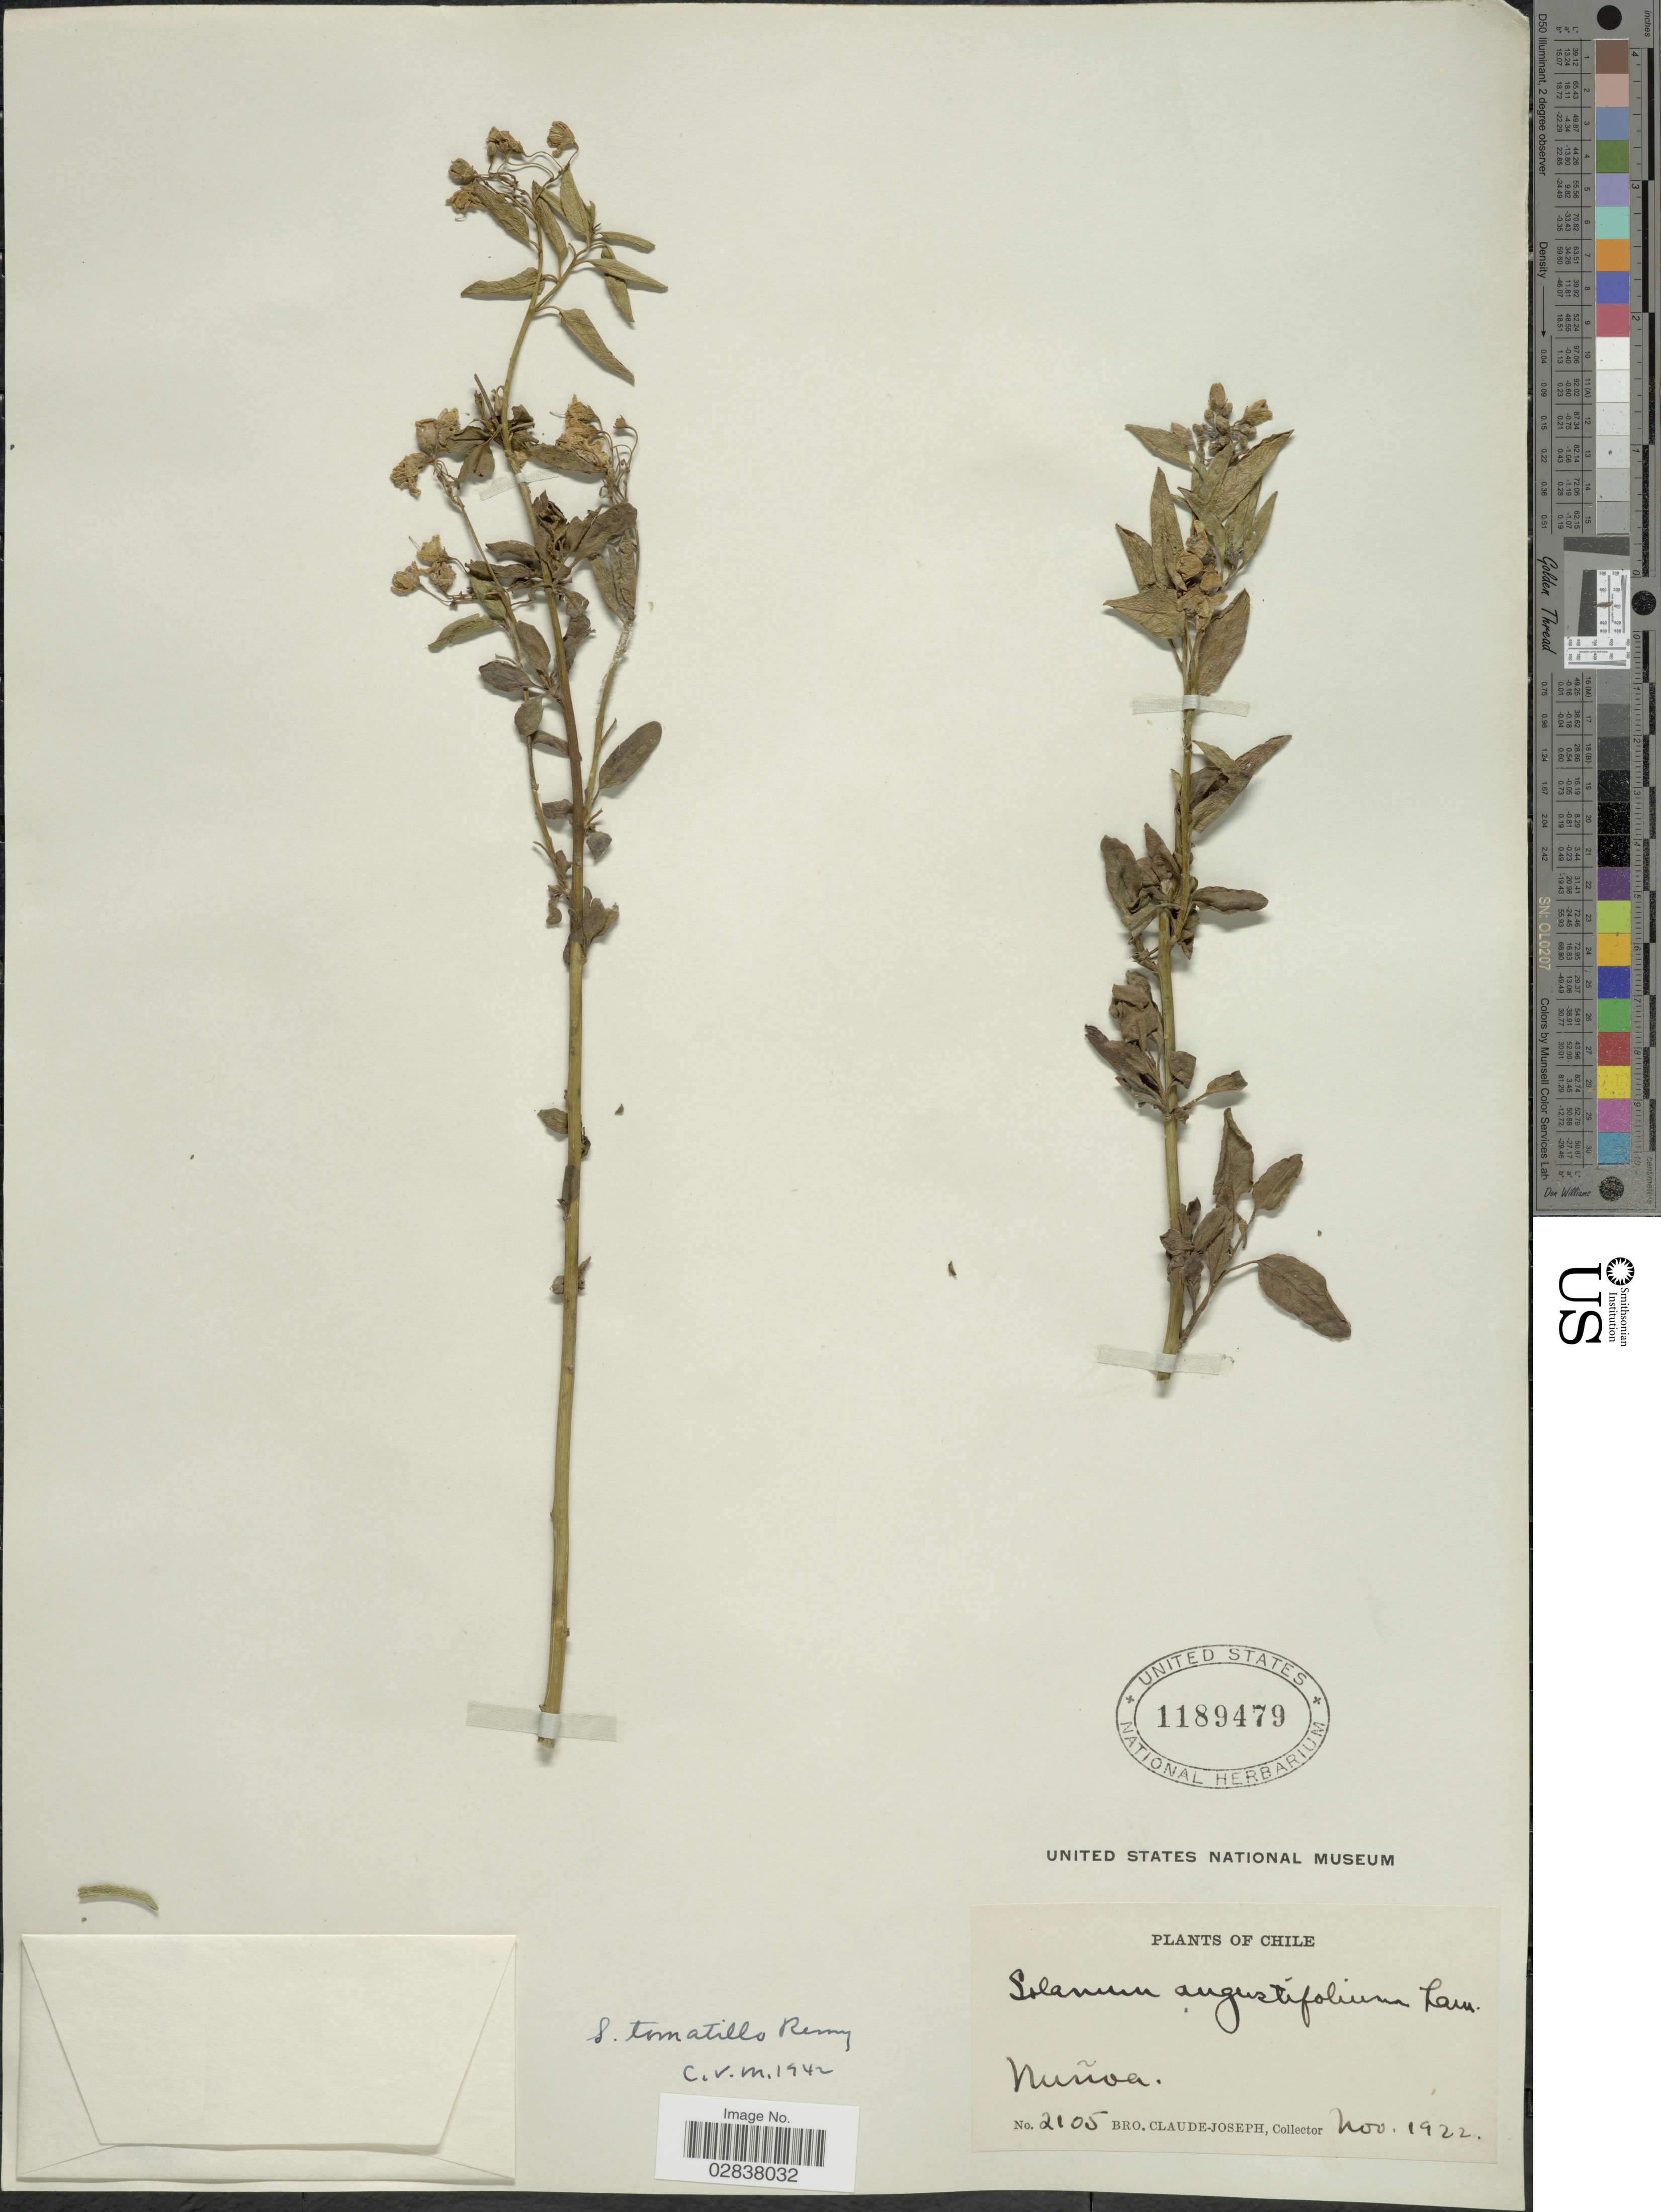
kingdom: Plantae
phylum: Tracheophyta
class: Magnoliopsida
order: Solanales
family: Solanaceae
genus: Solanum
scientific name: Solanum ligustrinum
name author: Lodd.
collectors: Bro. Claude-Joseph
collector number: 2105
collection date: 1922-11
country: Chile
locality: Nuñva.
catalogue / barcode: US 1189479